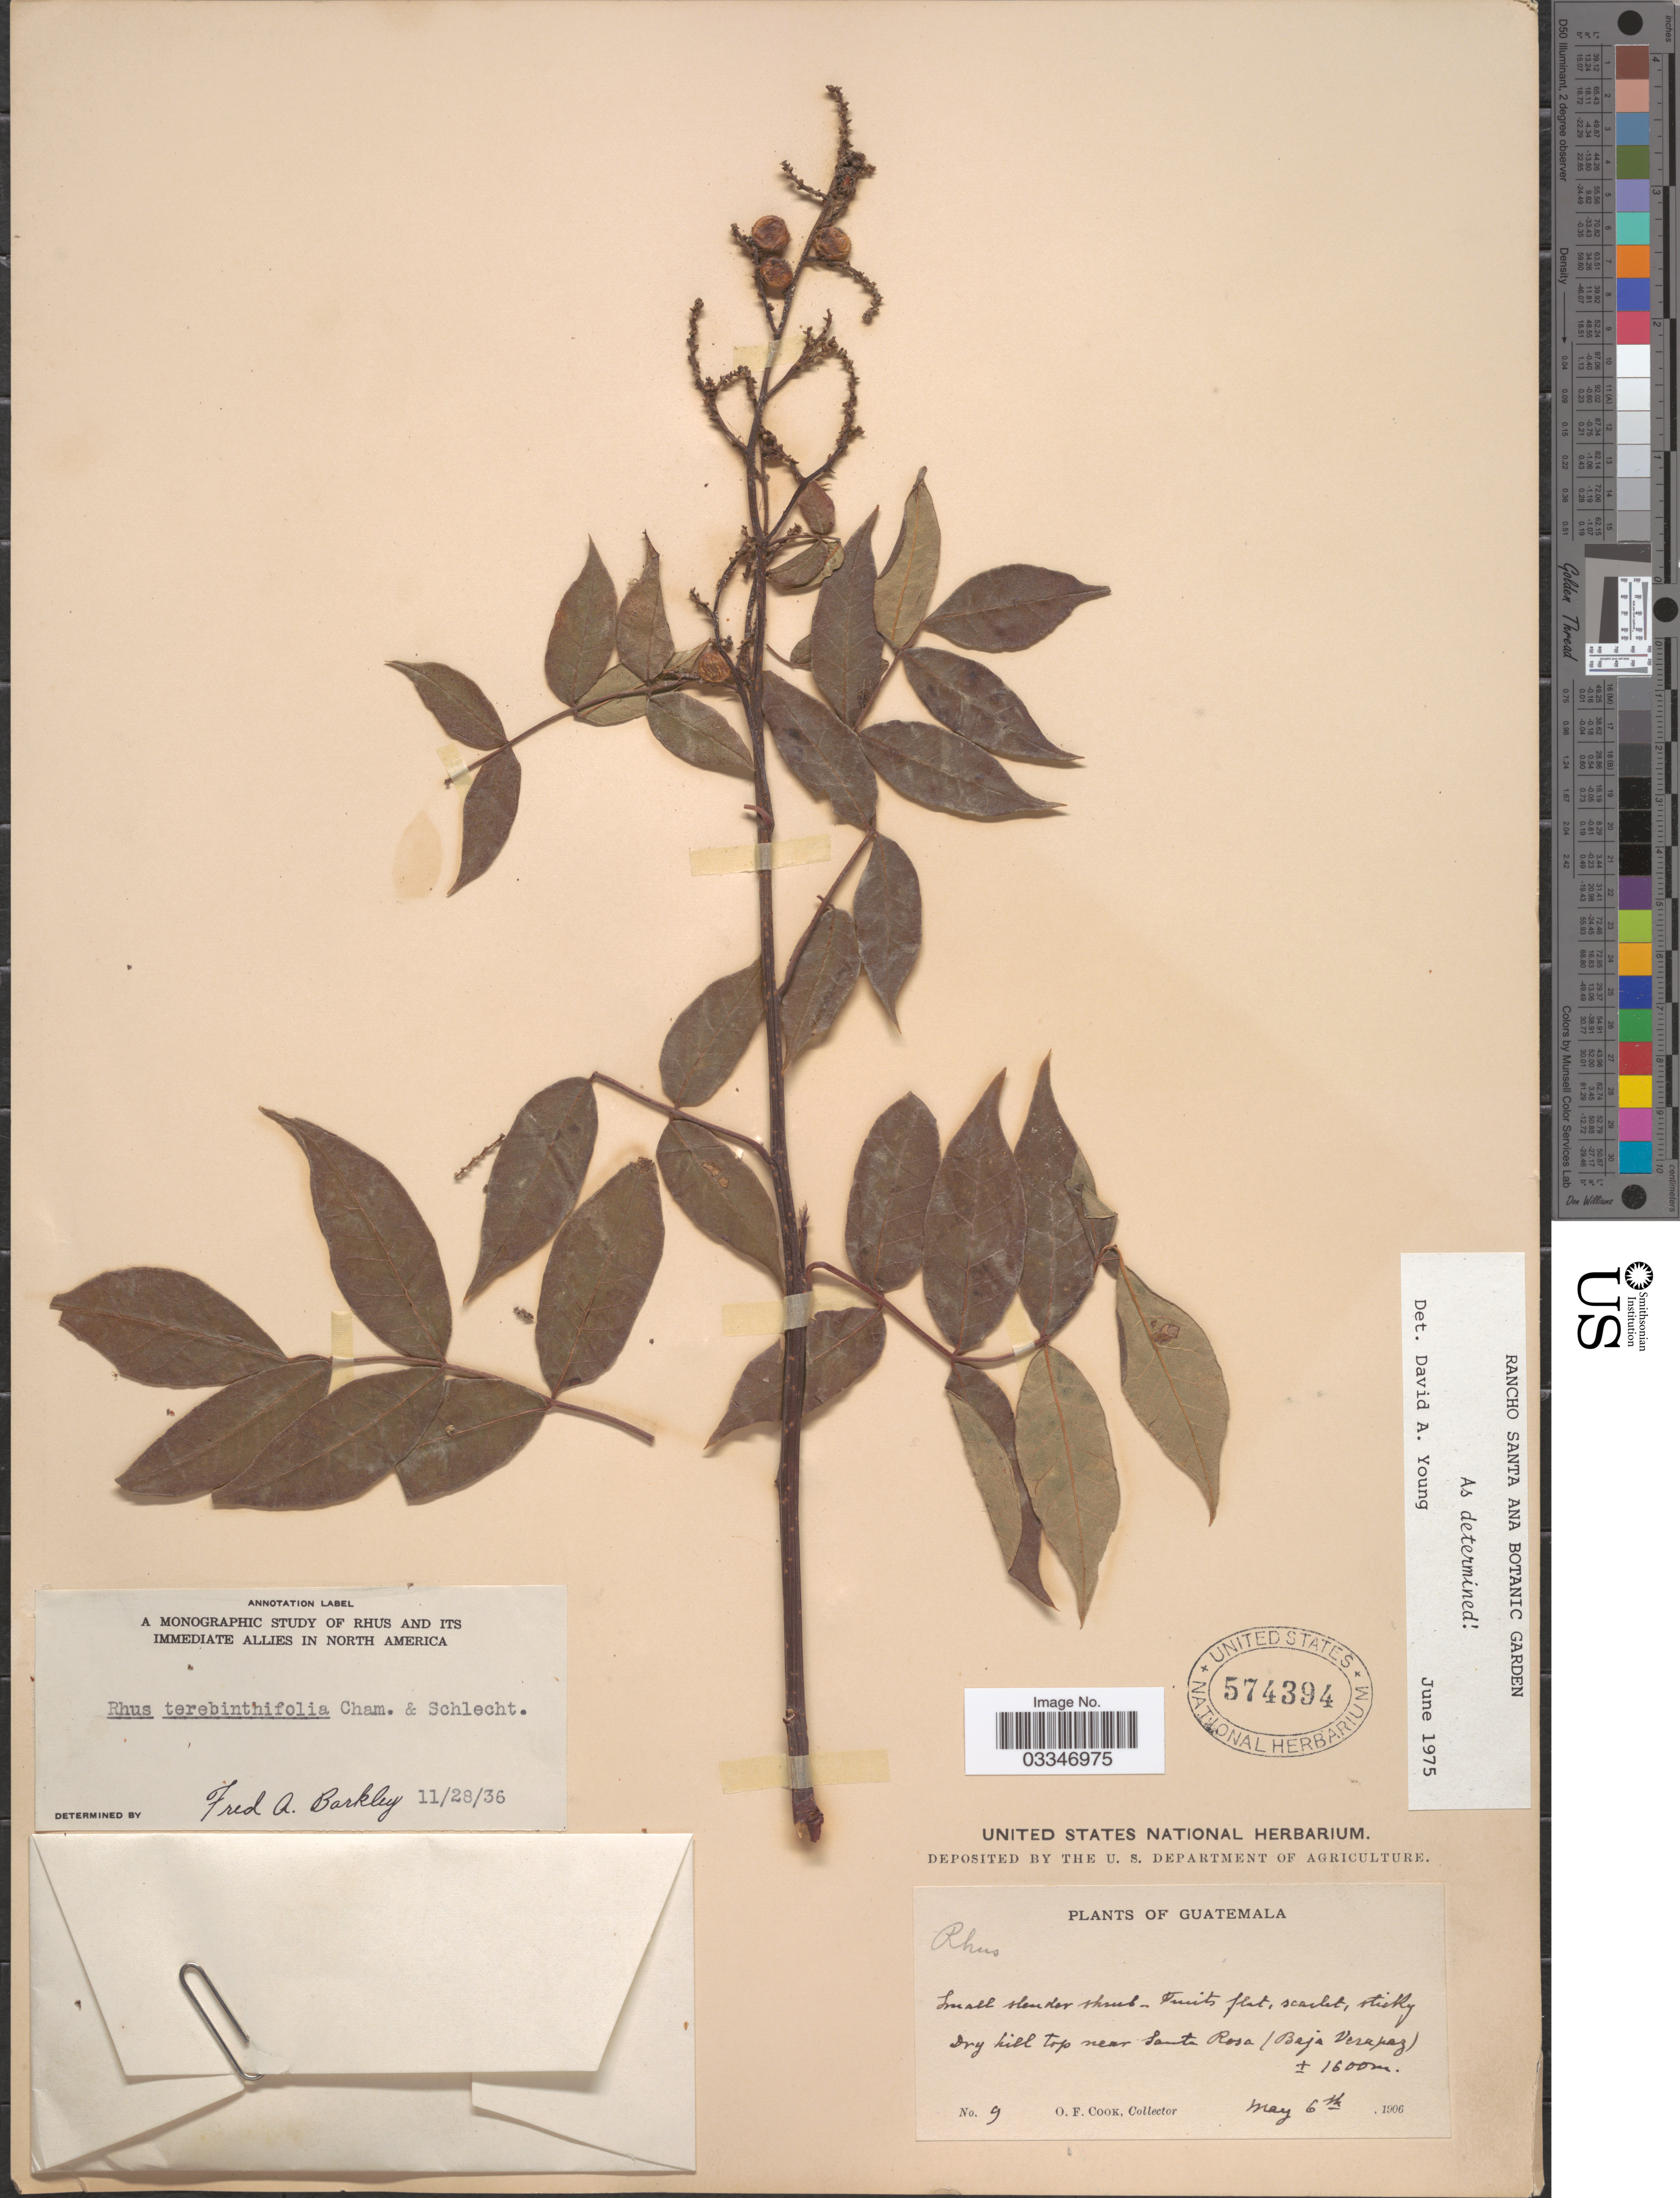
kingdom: Plantae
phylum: Tracheophyta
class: Magnoliopsida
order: Sapindales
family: Anacardiaceae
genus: Rhus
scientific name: Rhus terebinthifolia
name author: Schltdl. & Cham.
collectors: O. F. Cook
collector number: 9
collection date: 1906-05-06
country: Guatemala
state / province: Baja Verapaz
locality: Dry hill top near Santa Rosa (Baja Verapaz).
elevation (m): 1600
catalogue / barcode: US 574394